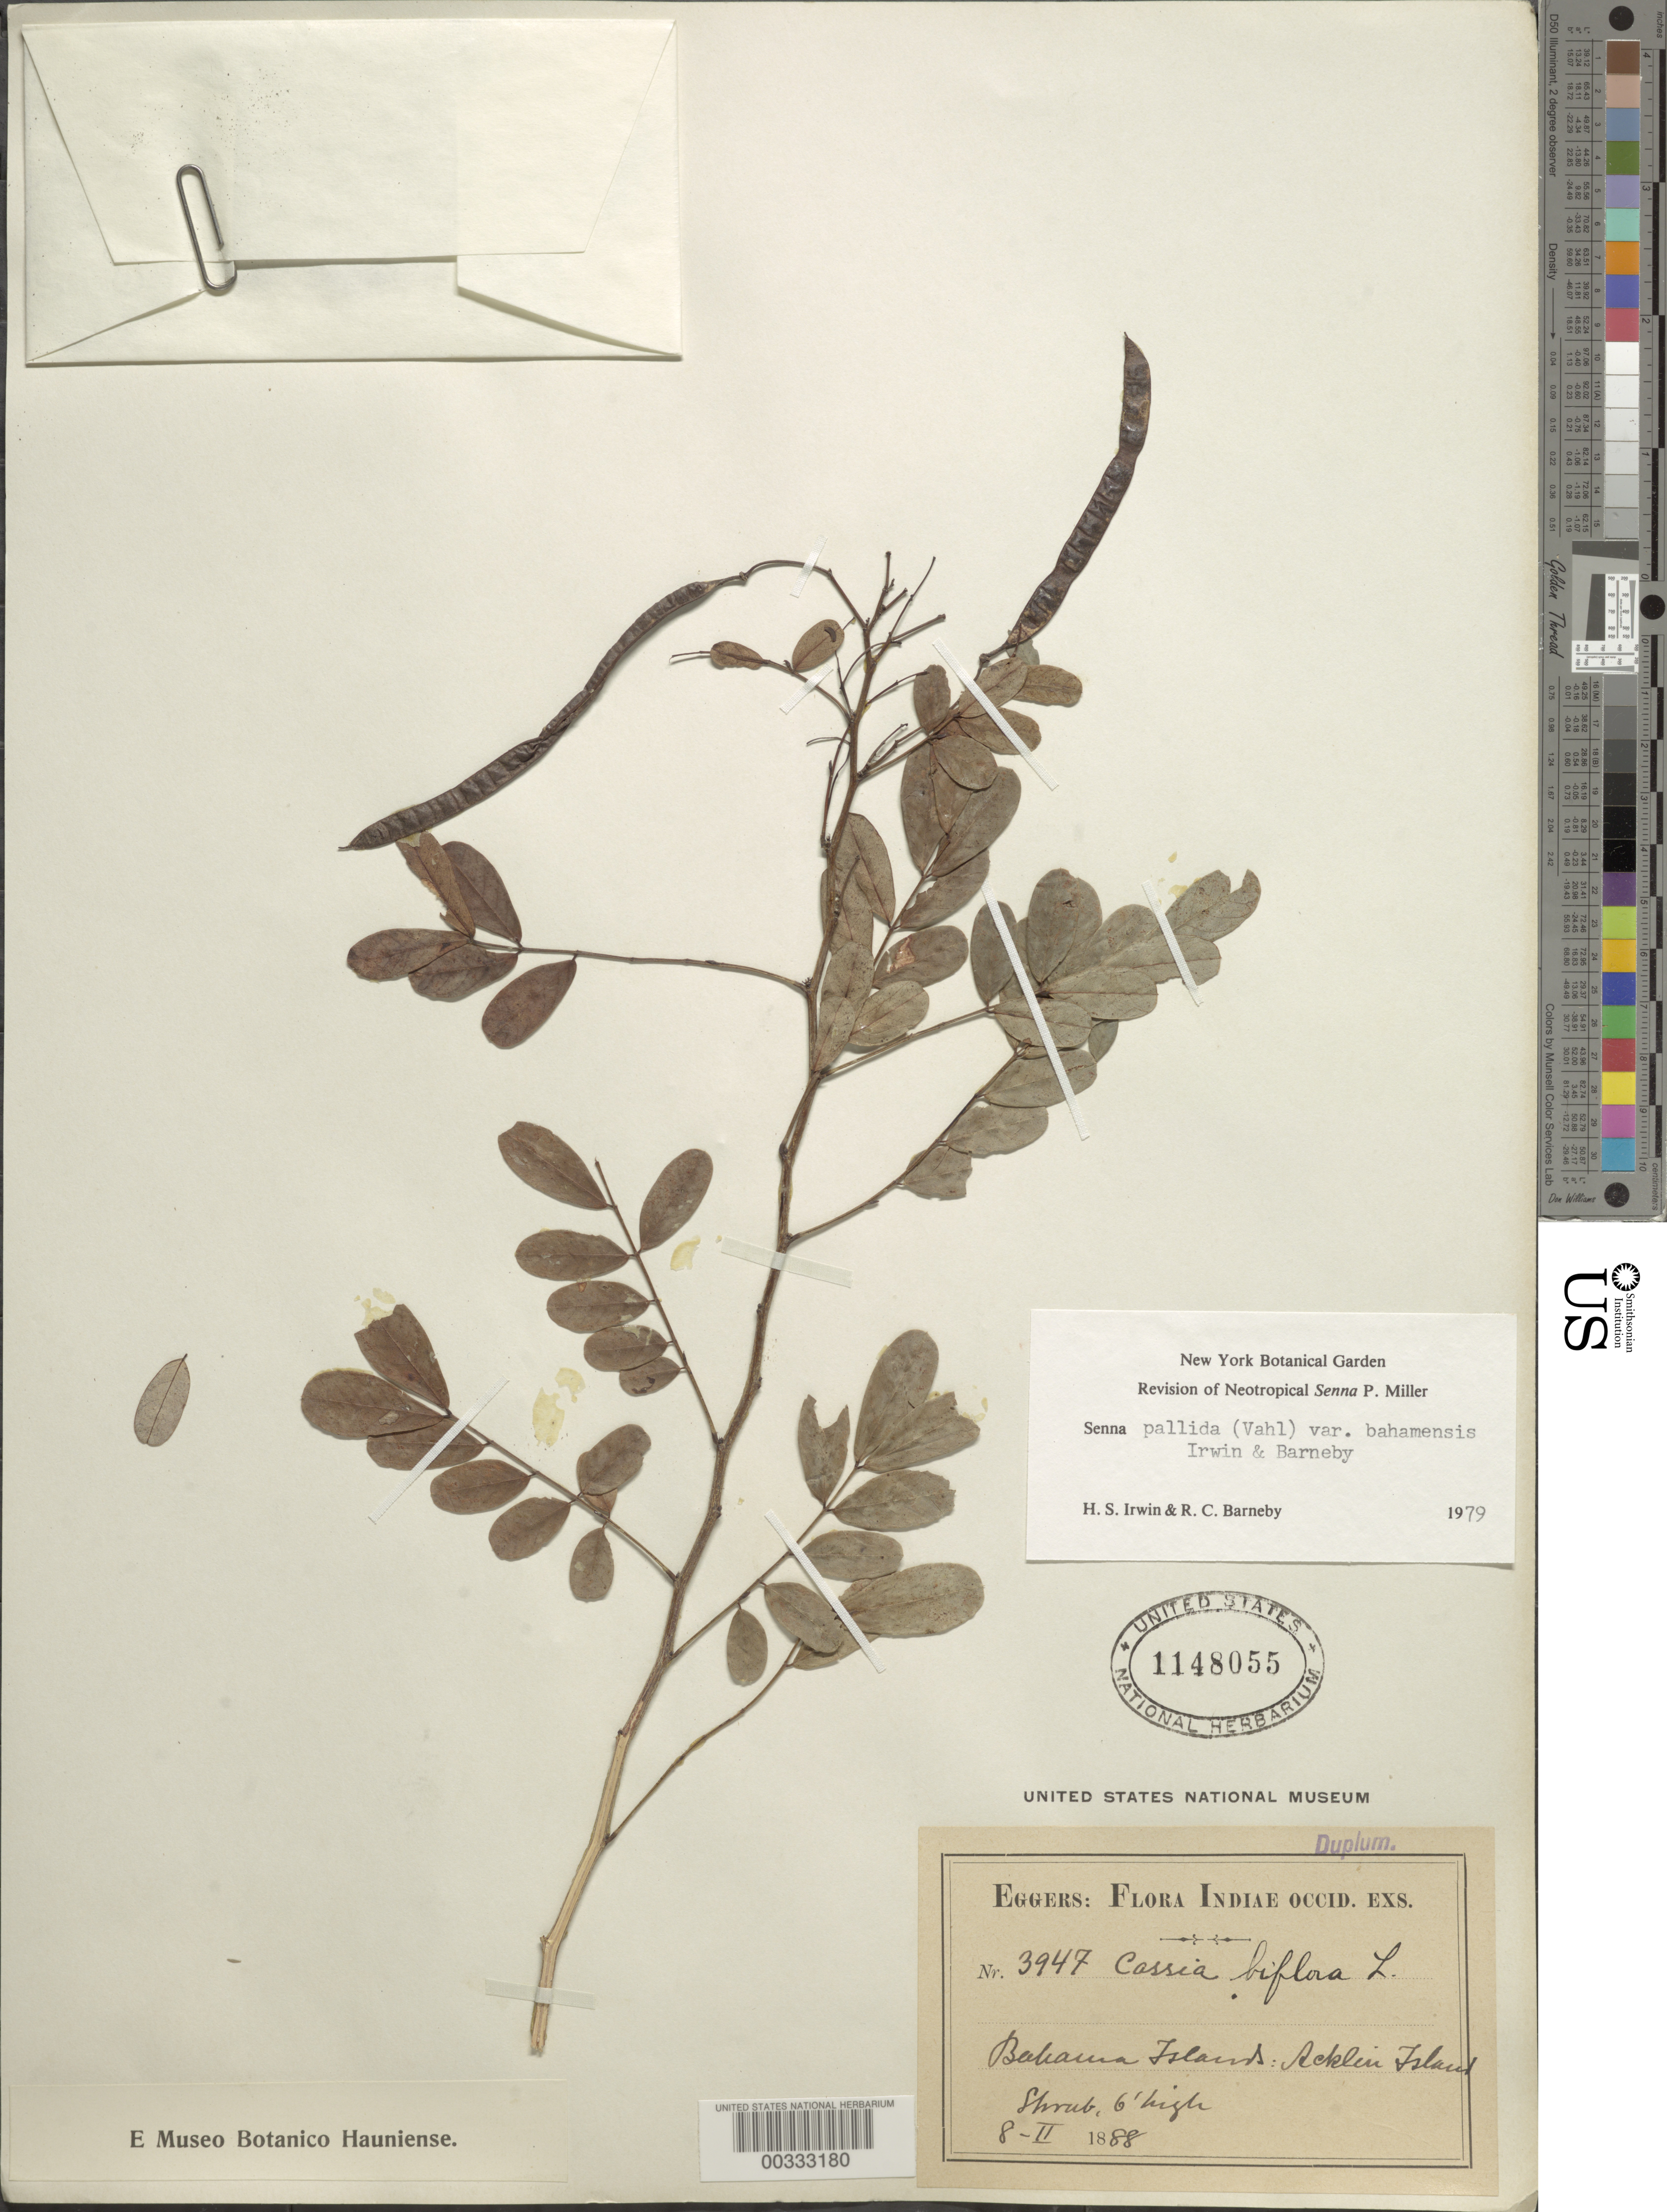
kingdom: Plantae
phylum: Tracheophyta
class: Magnoliopsida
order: Fabales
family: Fabaceae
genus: Senna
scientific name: Senna pallida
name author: (Vahl) H.S. Irwin & Barneby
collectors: H. F. A. von Eggers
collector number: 3947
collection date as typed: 08 Feb 1888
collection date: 1888-02-08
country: Bahamas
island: Acklins Island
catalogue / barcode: US 1148055